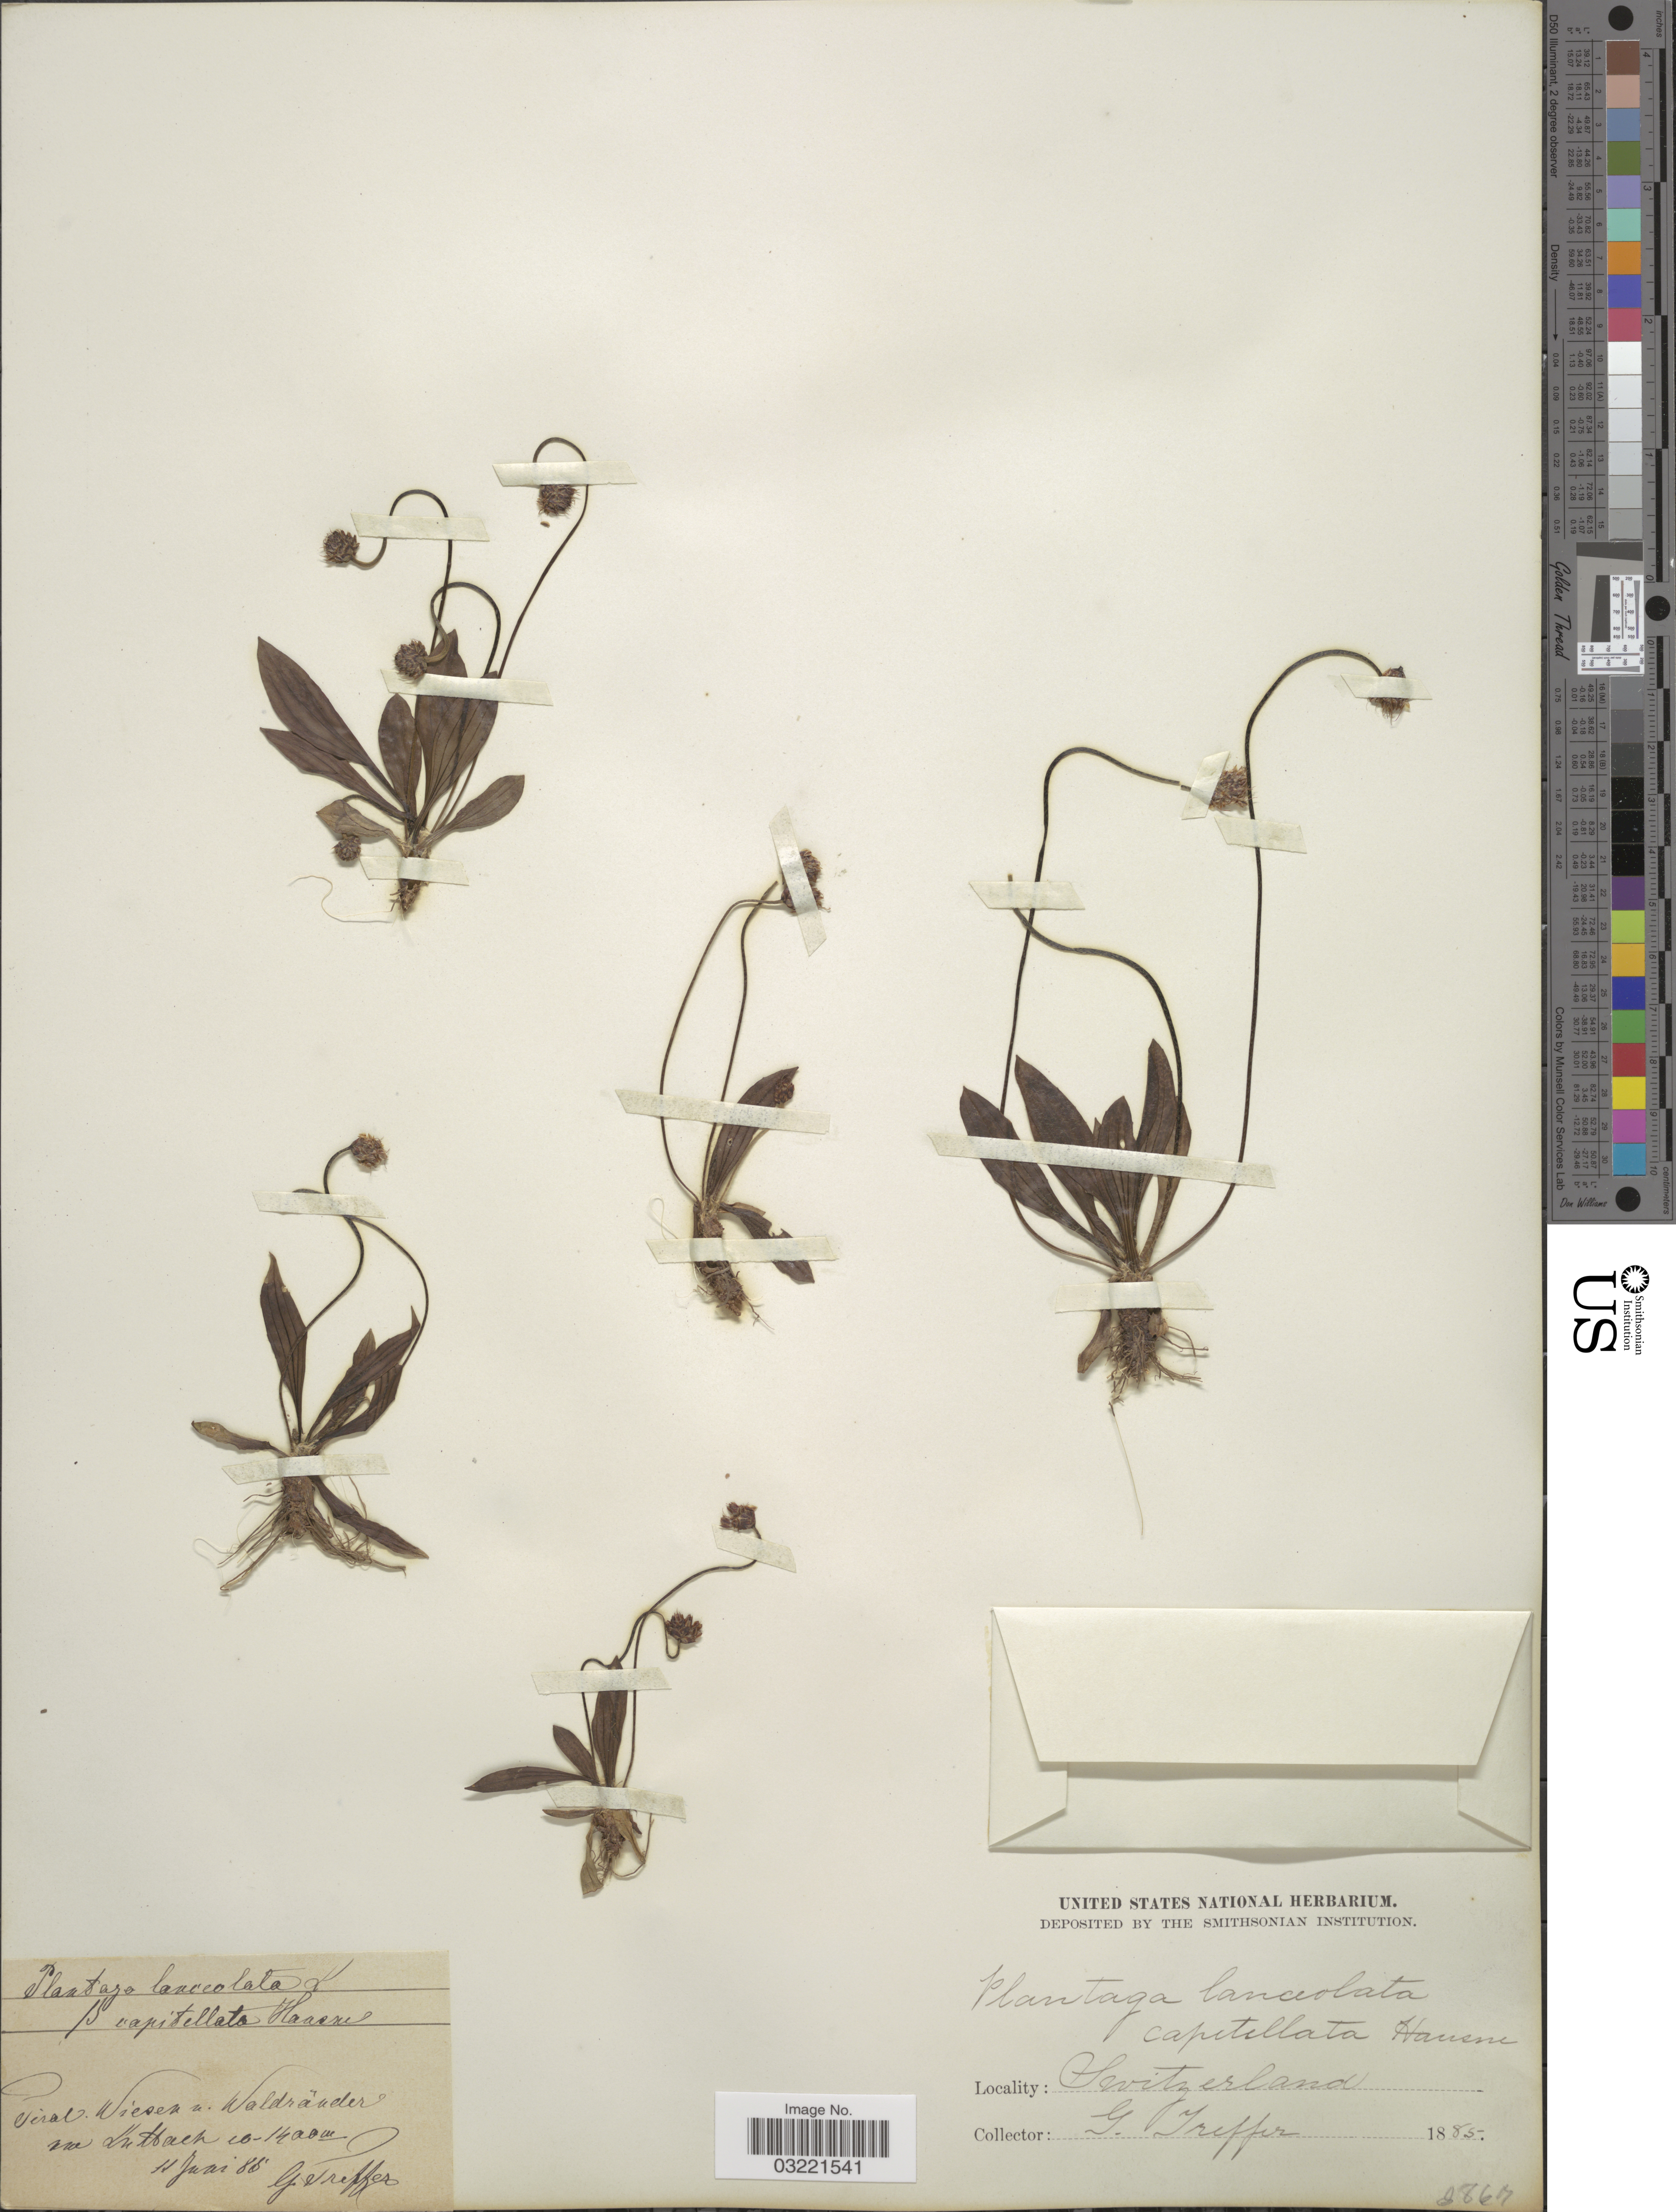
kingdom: Plantae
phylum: Tracheophyta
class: Magnoliopsida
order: Lamiales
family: Plantaginaceae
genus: Plantago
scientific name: Plantago lanceolata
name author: L.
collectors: G. Treffer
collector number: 8867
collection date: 1885-06-11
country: Italy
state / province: Trentino-Alto Adige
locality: Tirol. Wiesen n. Waldränder nae Luttach.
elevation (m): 1400